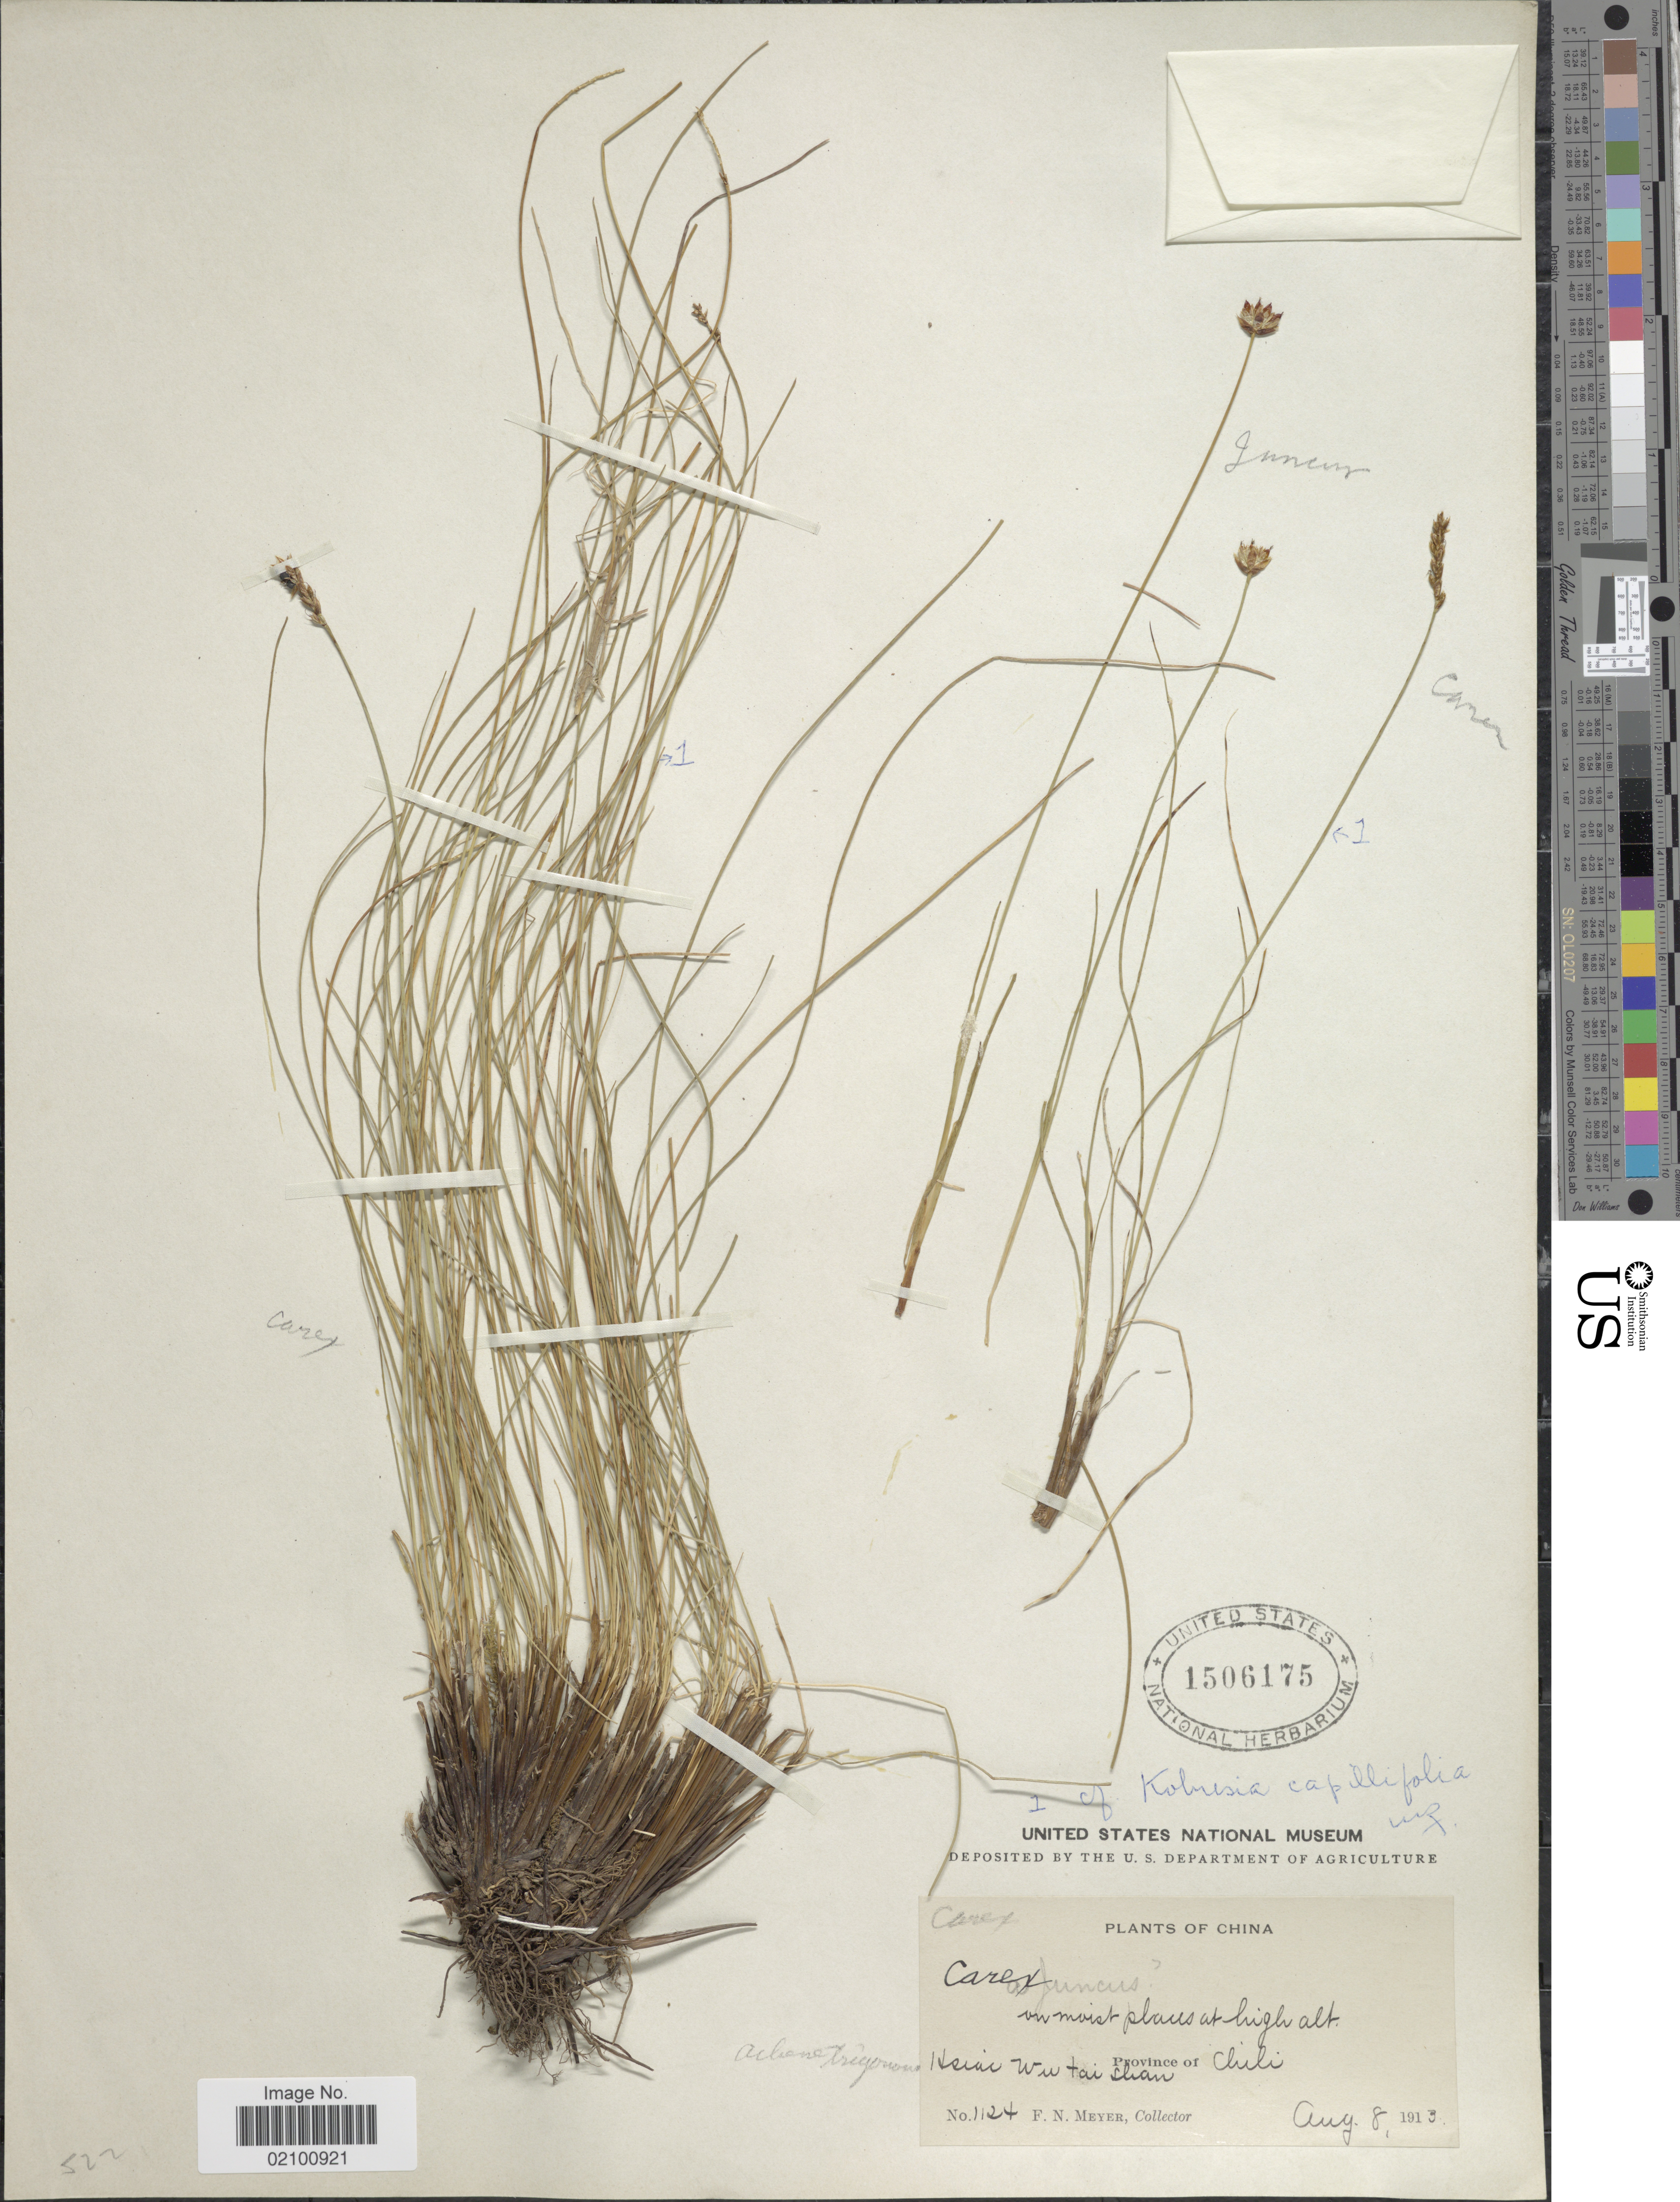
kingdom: Plantae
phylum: Tracheophyta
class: Liliopsida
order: Poales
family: Cyperaceae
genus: Carex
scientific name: Carex capillifolia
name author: (Decne.) S.R. Zhang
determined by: Strong, M. T., (US), Smithsonian Institution - National Museum of Natural History (UNITED STATES)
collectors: F. N. Meyer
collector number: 1124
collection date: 1913-08-08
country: China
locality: Province of Chili, Hsiac Ww Tai Shan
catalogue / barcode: US 1506175